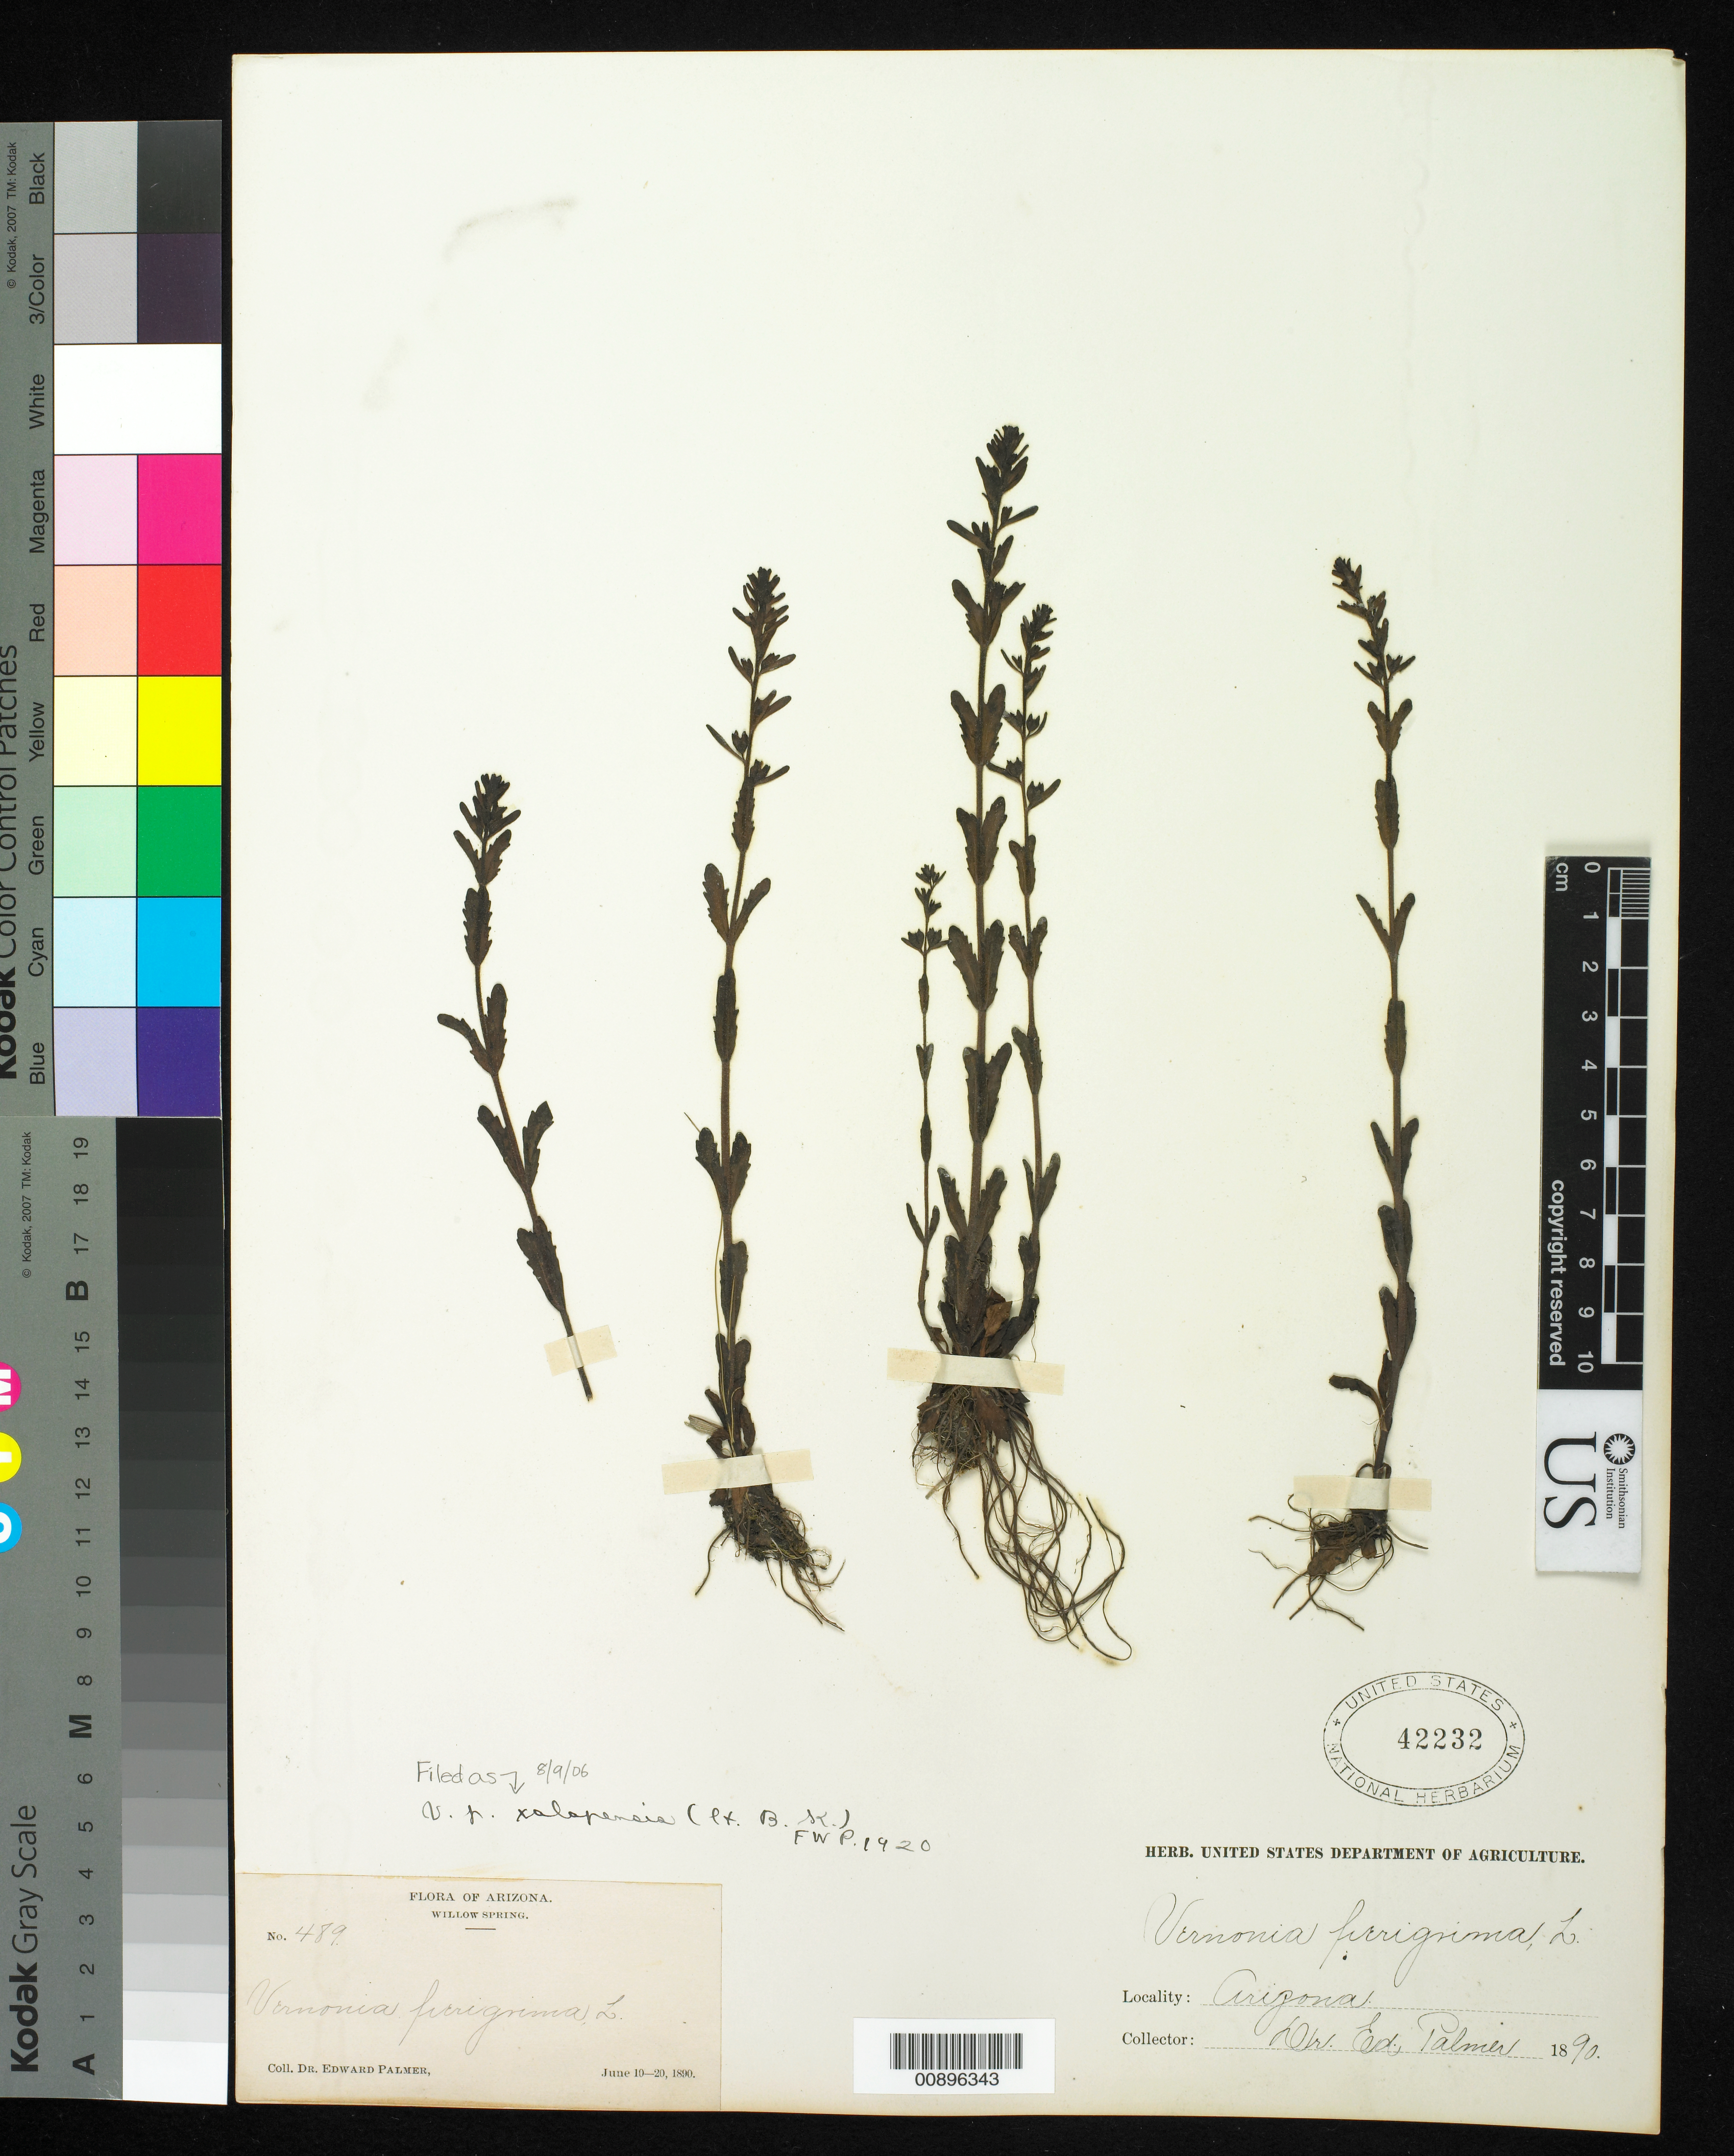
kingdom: Plantae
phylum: Tracheophyta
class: Magnoliopsida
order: Lamiales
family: Plantaginaceae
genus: Veronica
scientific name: Veronica xalapensis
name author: Kunth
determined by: Pennell, F. W.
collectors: E. Palmer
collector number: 489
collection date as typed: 10 Jun 1890 to 20 Jun 1890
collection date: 1890-06-10/1890-06-20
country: United States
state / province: Arizona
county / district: Coconino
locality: Willow Spring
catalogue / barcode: US 42232